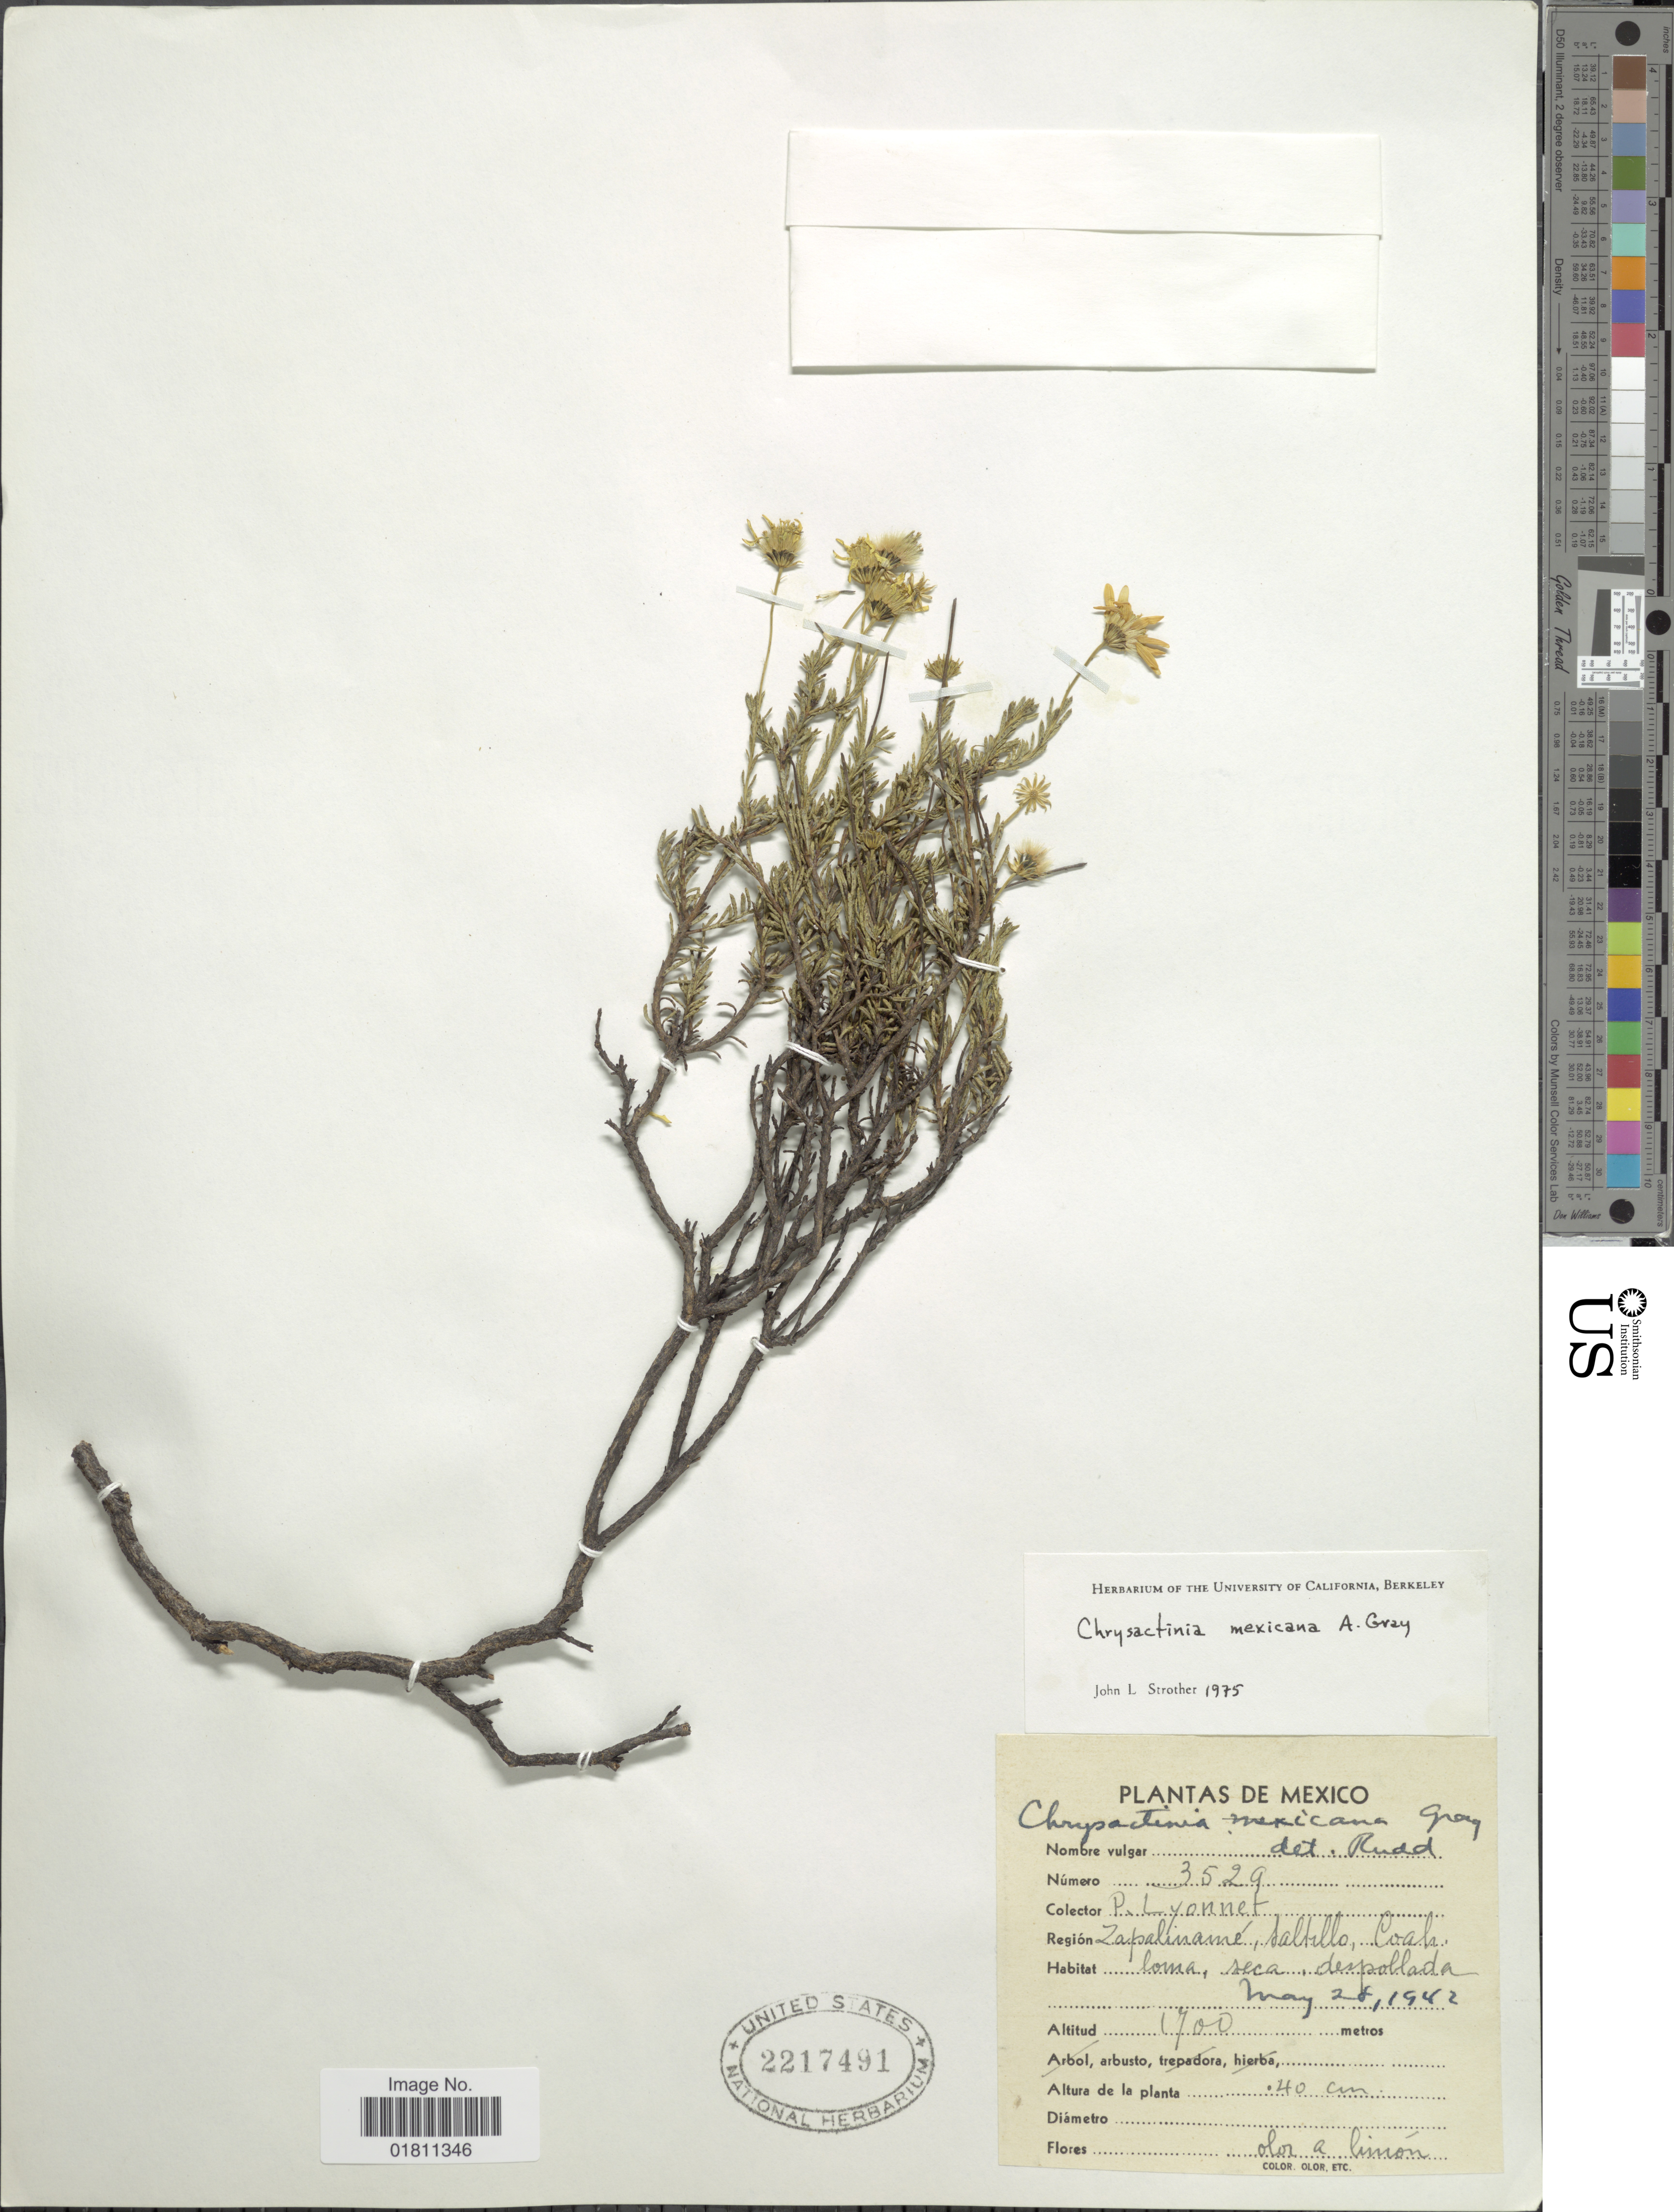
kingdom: Plantae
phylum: Tracheophyta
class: Magnoliopsida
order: Asterales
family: Asteraceae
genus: Chrysactinia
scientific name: Chrysactinia mexicana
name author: A. Gray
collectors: P. Lyonnet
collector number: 3529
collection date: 1942-05-28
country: Mexico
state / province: Coahuila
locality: Zapaliname, Saltillo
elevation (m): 1700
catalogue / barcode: US 2217491